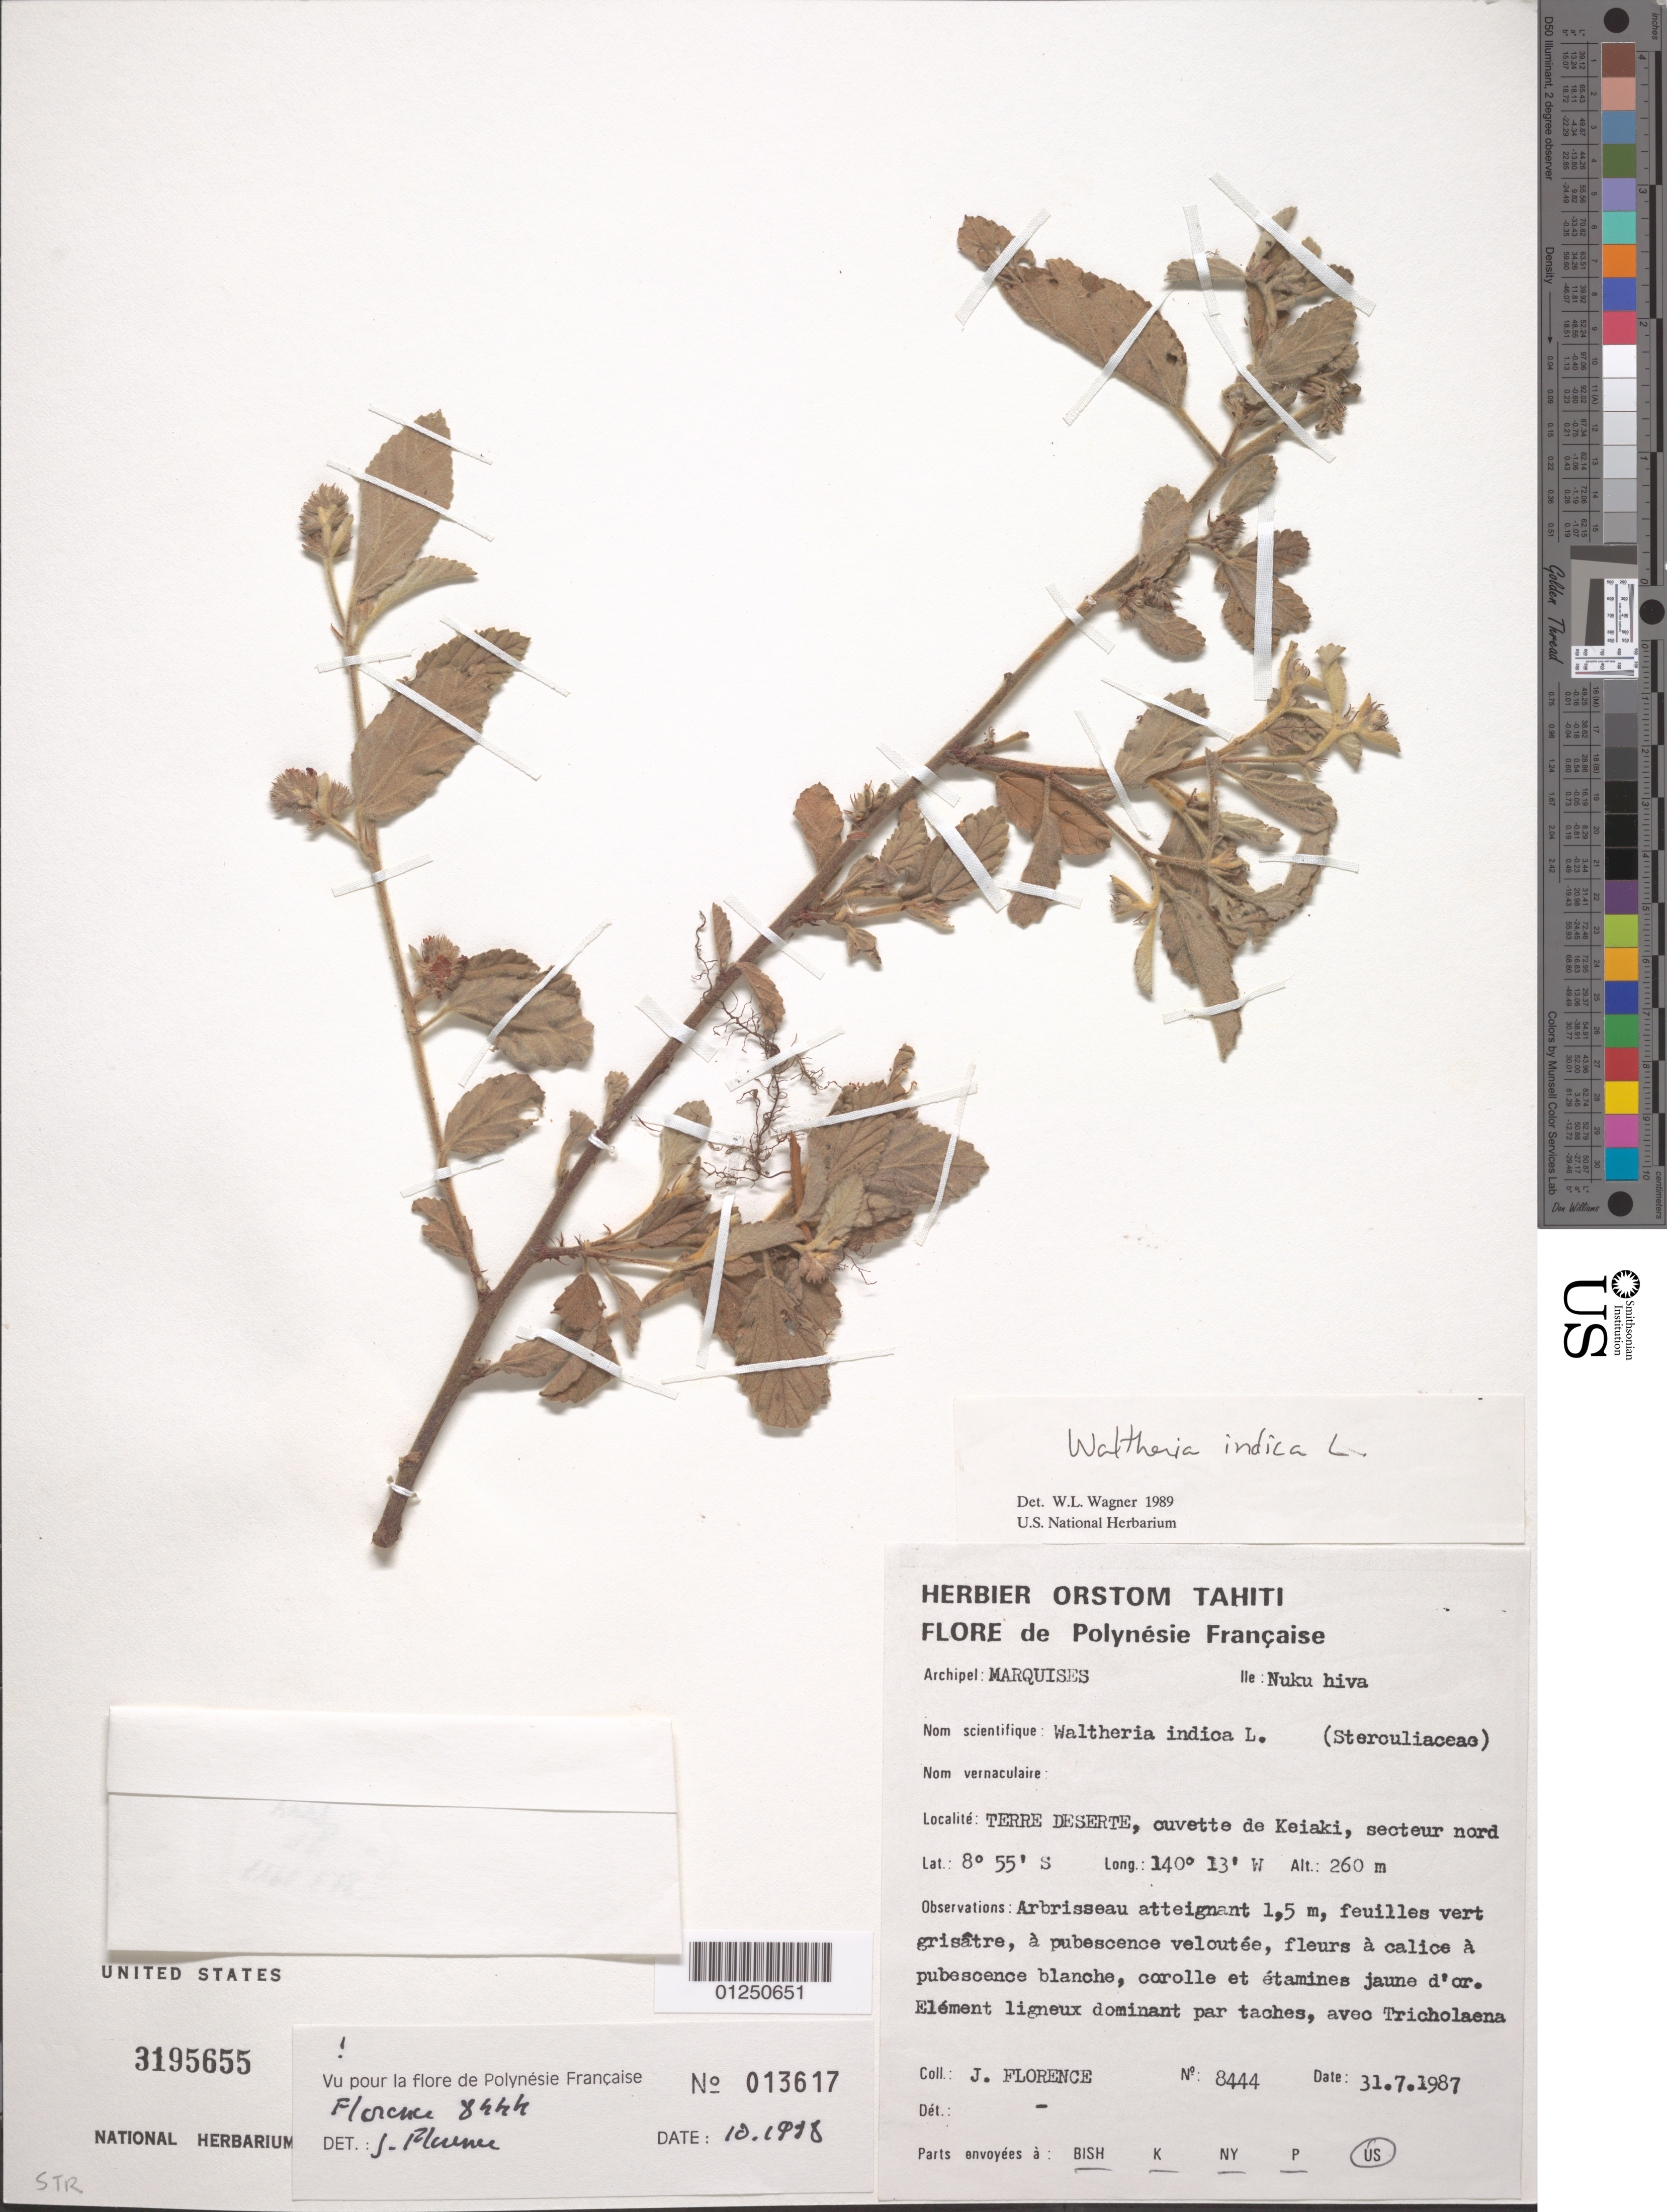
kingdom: Plantae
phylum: Tracheophyta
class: Magnoliopsida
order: Malvales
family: Malvaceae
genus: Waltheria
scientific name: Waltheria indica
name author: L.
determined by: Wagner, W. L., (BOT), Smithsonian Institution - National Museum of Natural History (UNITED STATES)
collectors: J. Florence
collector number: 8444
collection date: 1987-07-31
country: French Polynesia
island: Nuku Hiva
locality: Terre Deserte, cuvette de Keiaki, secteur N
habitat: Elément ligneux dominant par taches, avec Tricholaena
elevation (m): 260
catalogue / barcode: US 3195655